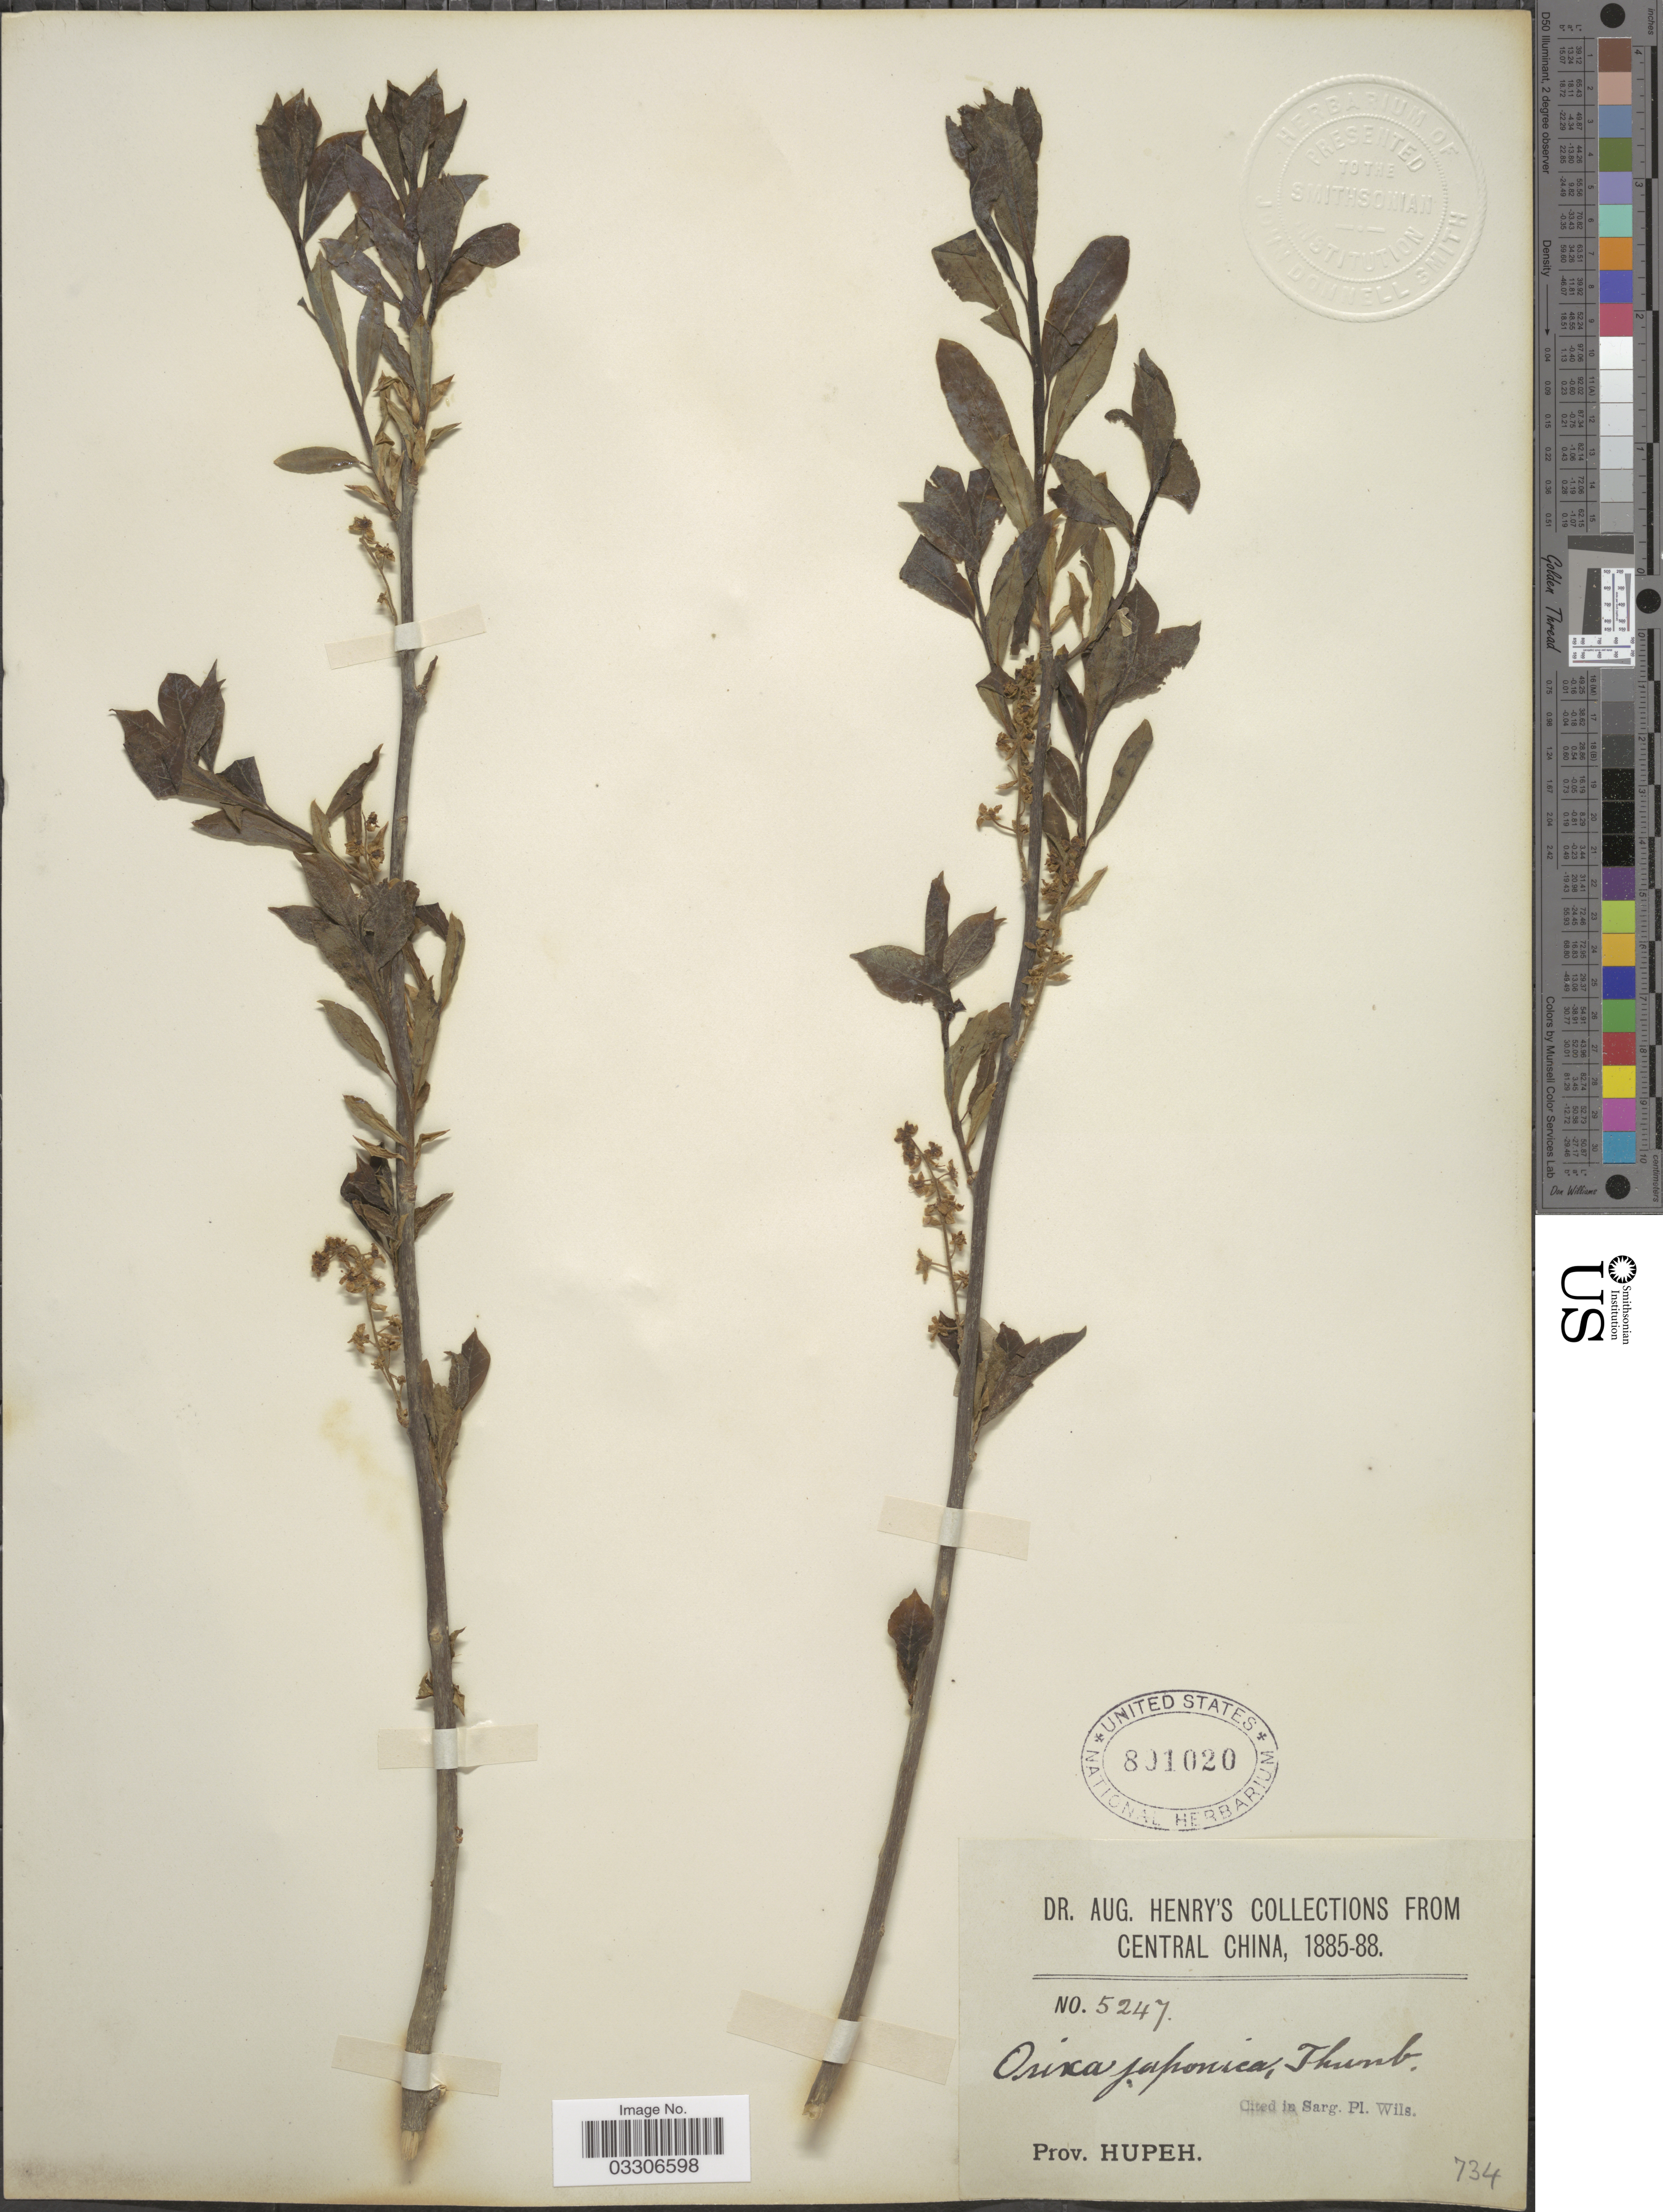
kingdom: Plantae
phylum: Tracheophyta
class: Magnoliopsida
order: Sapindales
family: Rutaceae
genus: Orixa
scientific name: Orixa japonica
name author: Thunb.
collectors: A. Henry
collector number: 5247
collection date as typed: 1888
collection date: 1885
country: China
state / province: Hubei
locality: Central China. Prov. Hupeh.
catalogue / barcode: US 801020